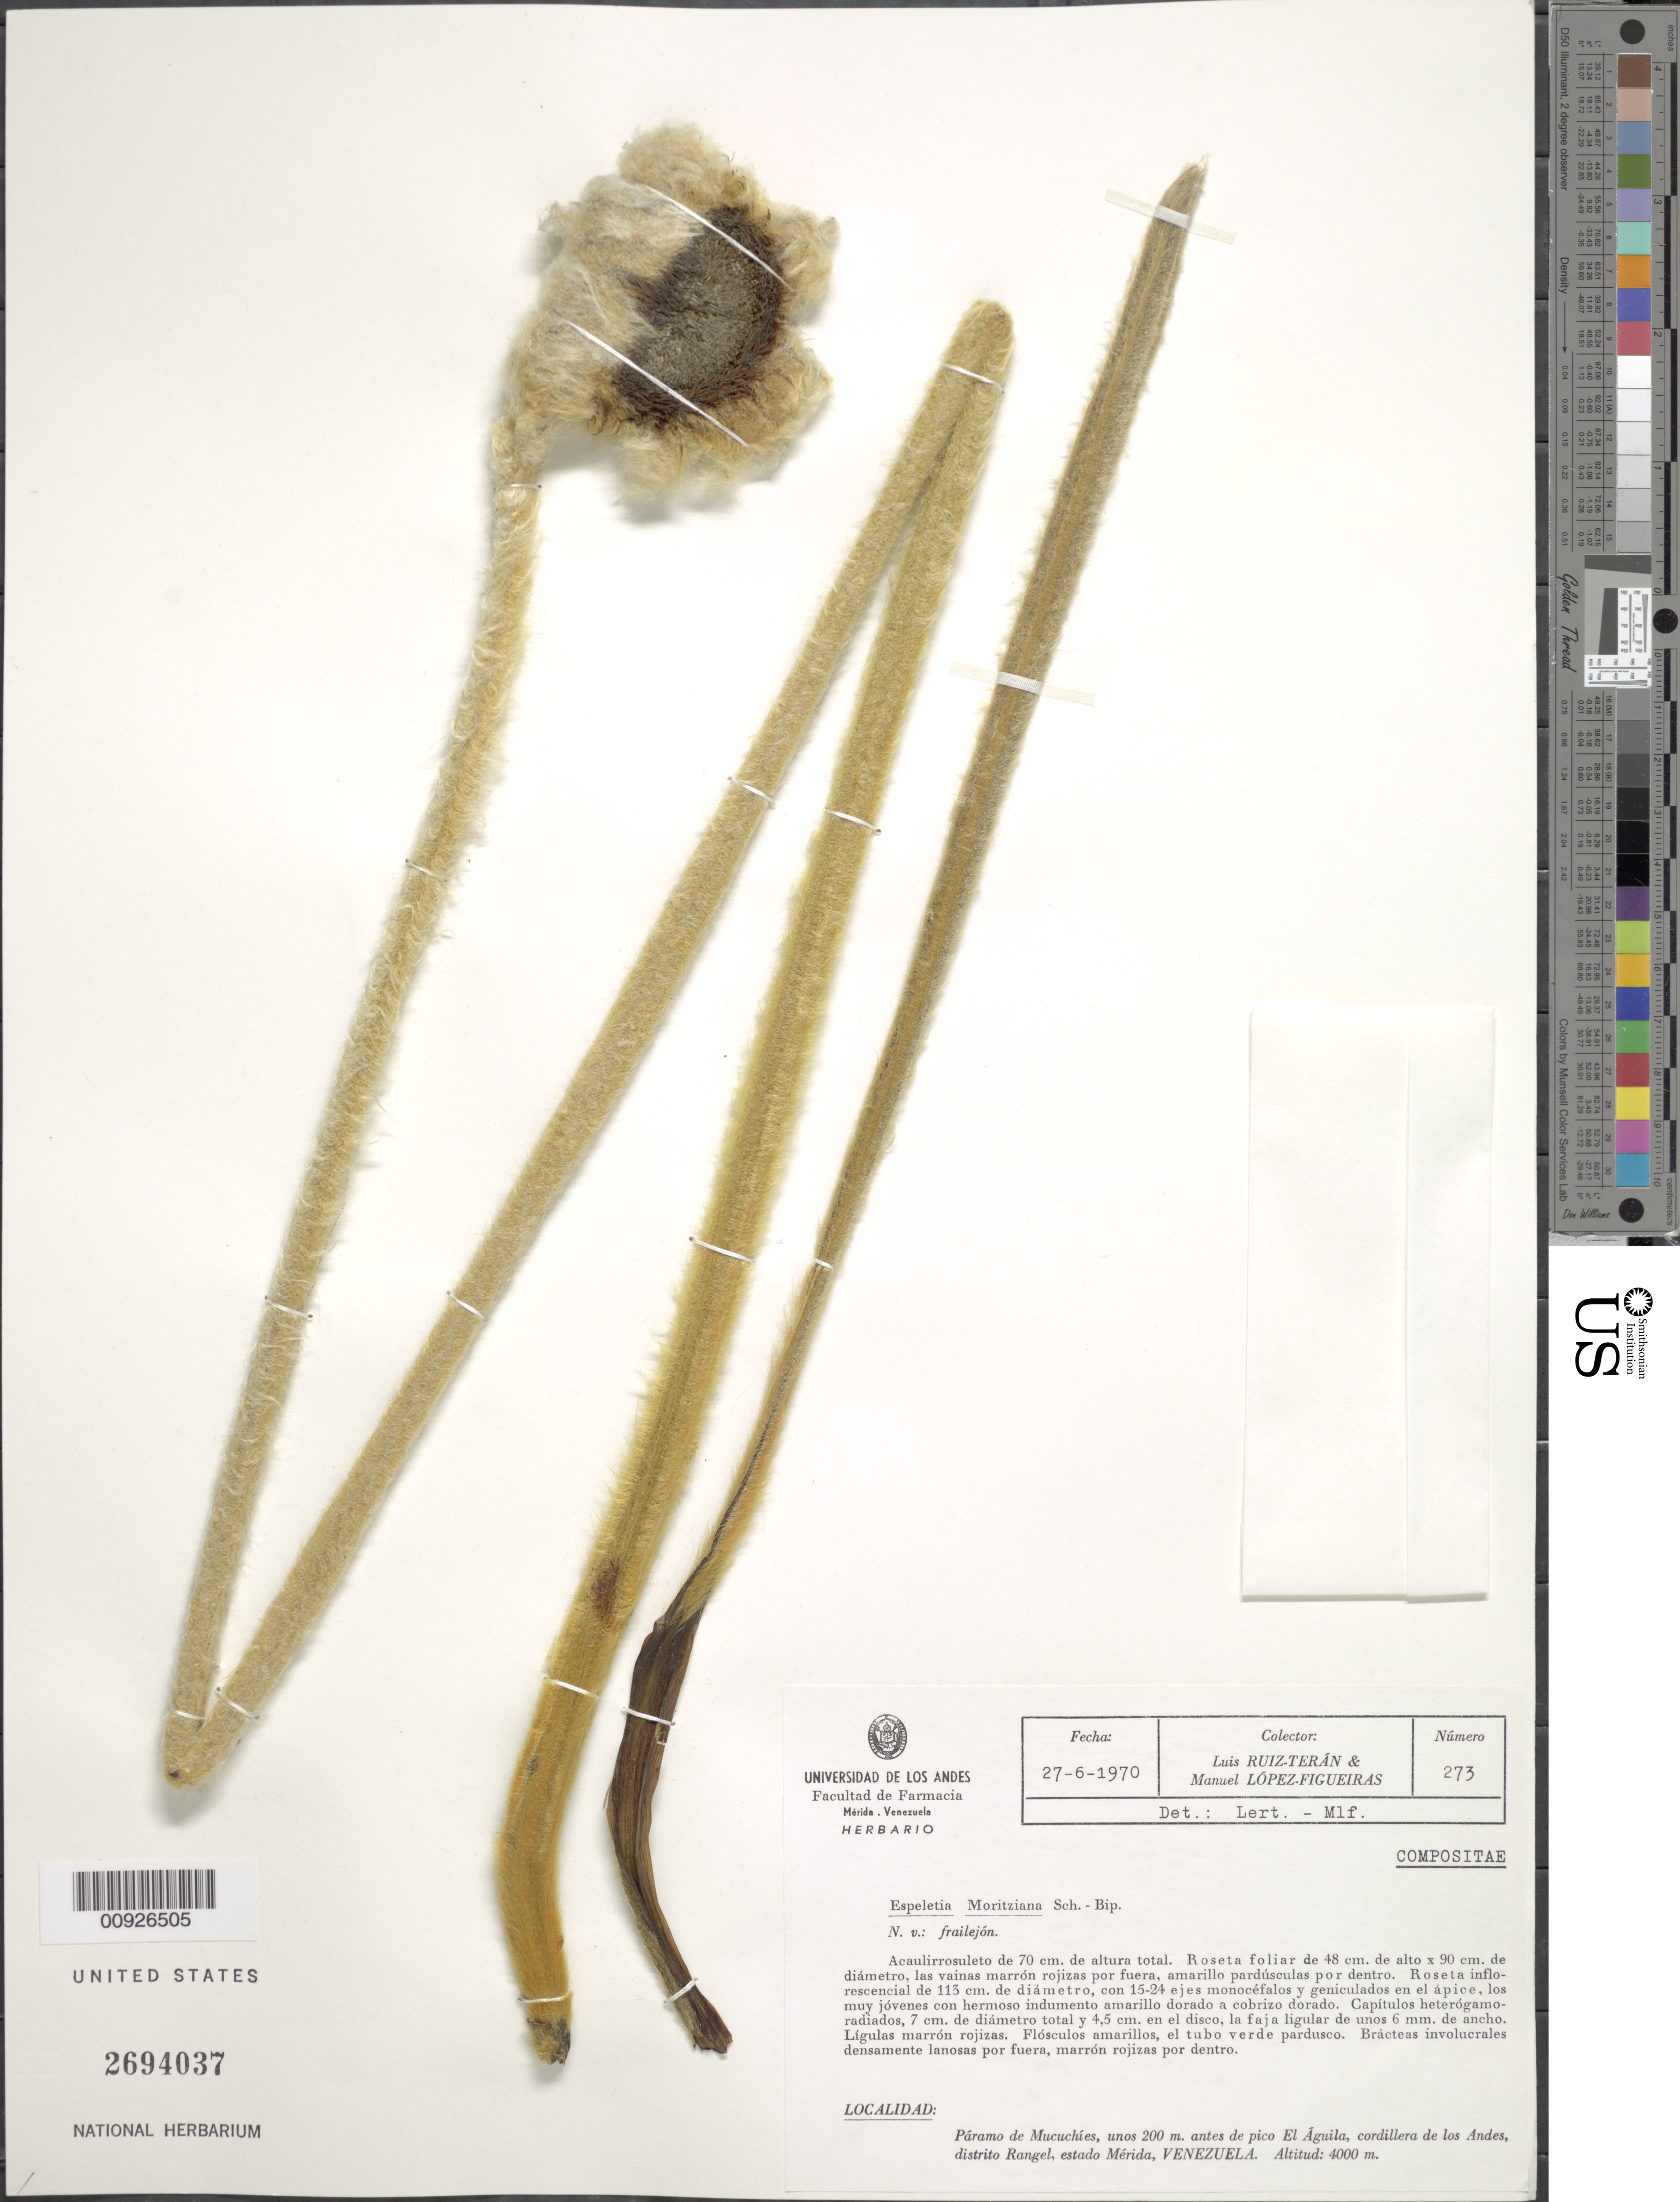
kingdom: Plantae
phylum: Tracheophyta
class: Magnoliopsida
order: Asterales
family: Asteraceae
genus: Coespeletia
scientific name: Coespeletia moritziana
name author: (Sch. Bip. ex Wedd.) Cuatrec.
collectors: L. E. Ruíz-Terán & M. López Figueiras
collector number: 273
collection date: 1970-06-27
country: Venezuela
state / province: Mérida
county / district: Rangel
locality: P. de Mucuchíes. Unos 200 m antes del Pico El Águila, cordillera de los Andes.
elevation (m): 4000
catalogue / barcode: US 2694037